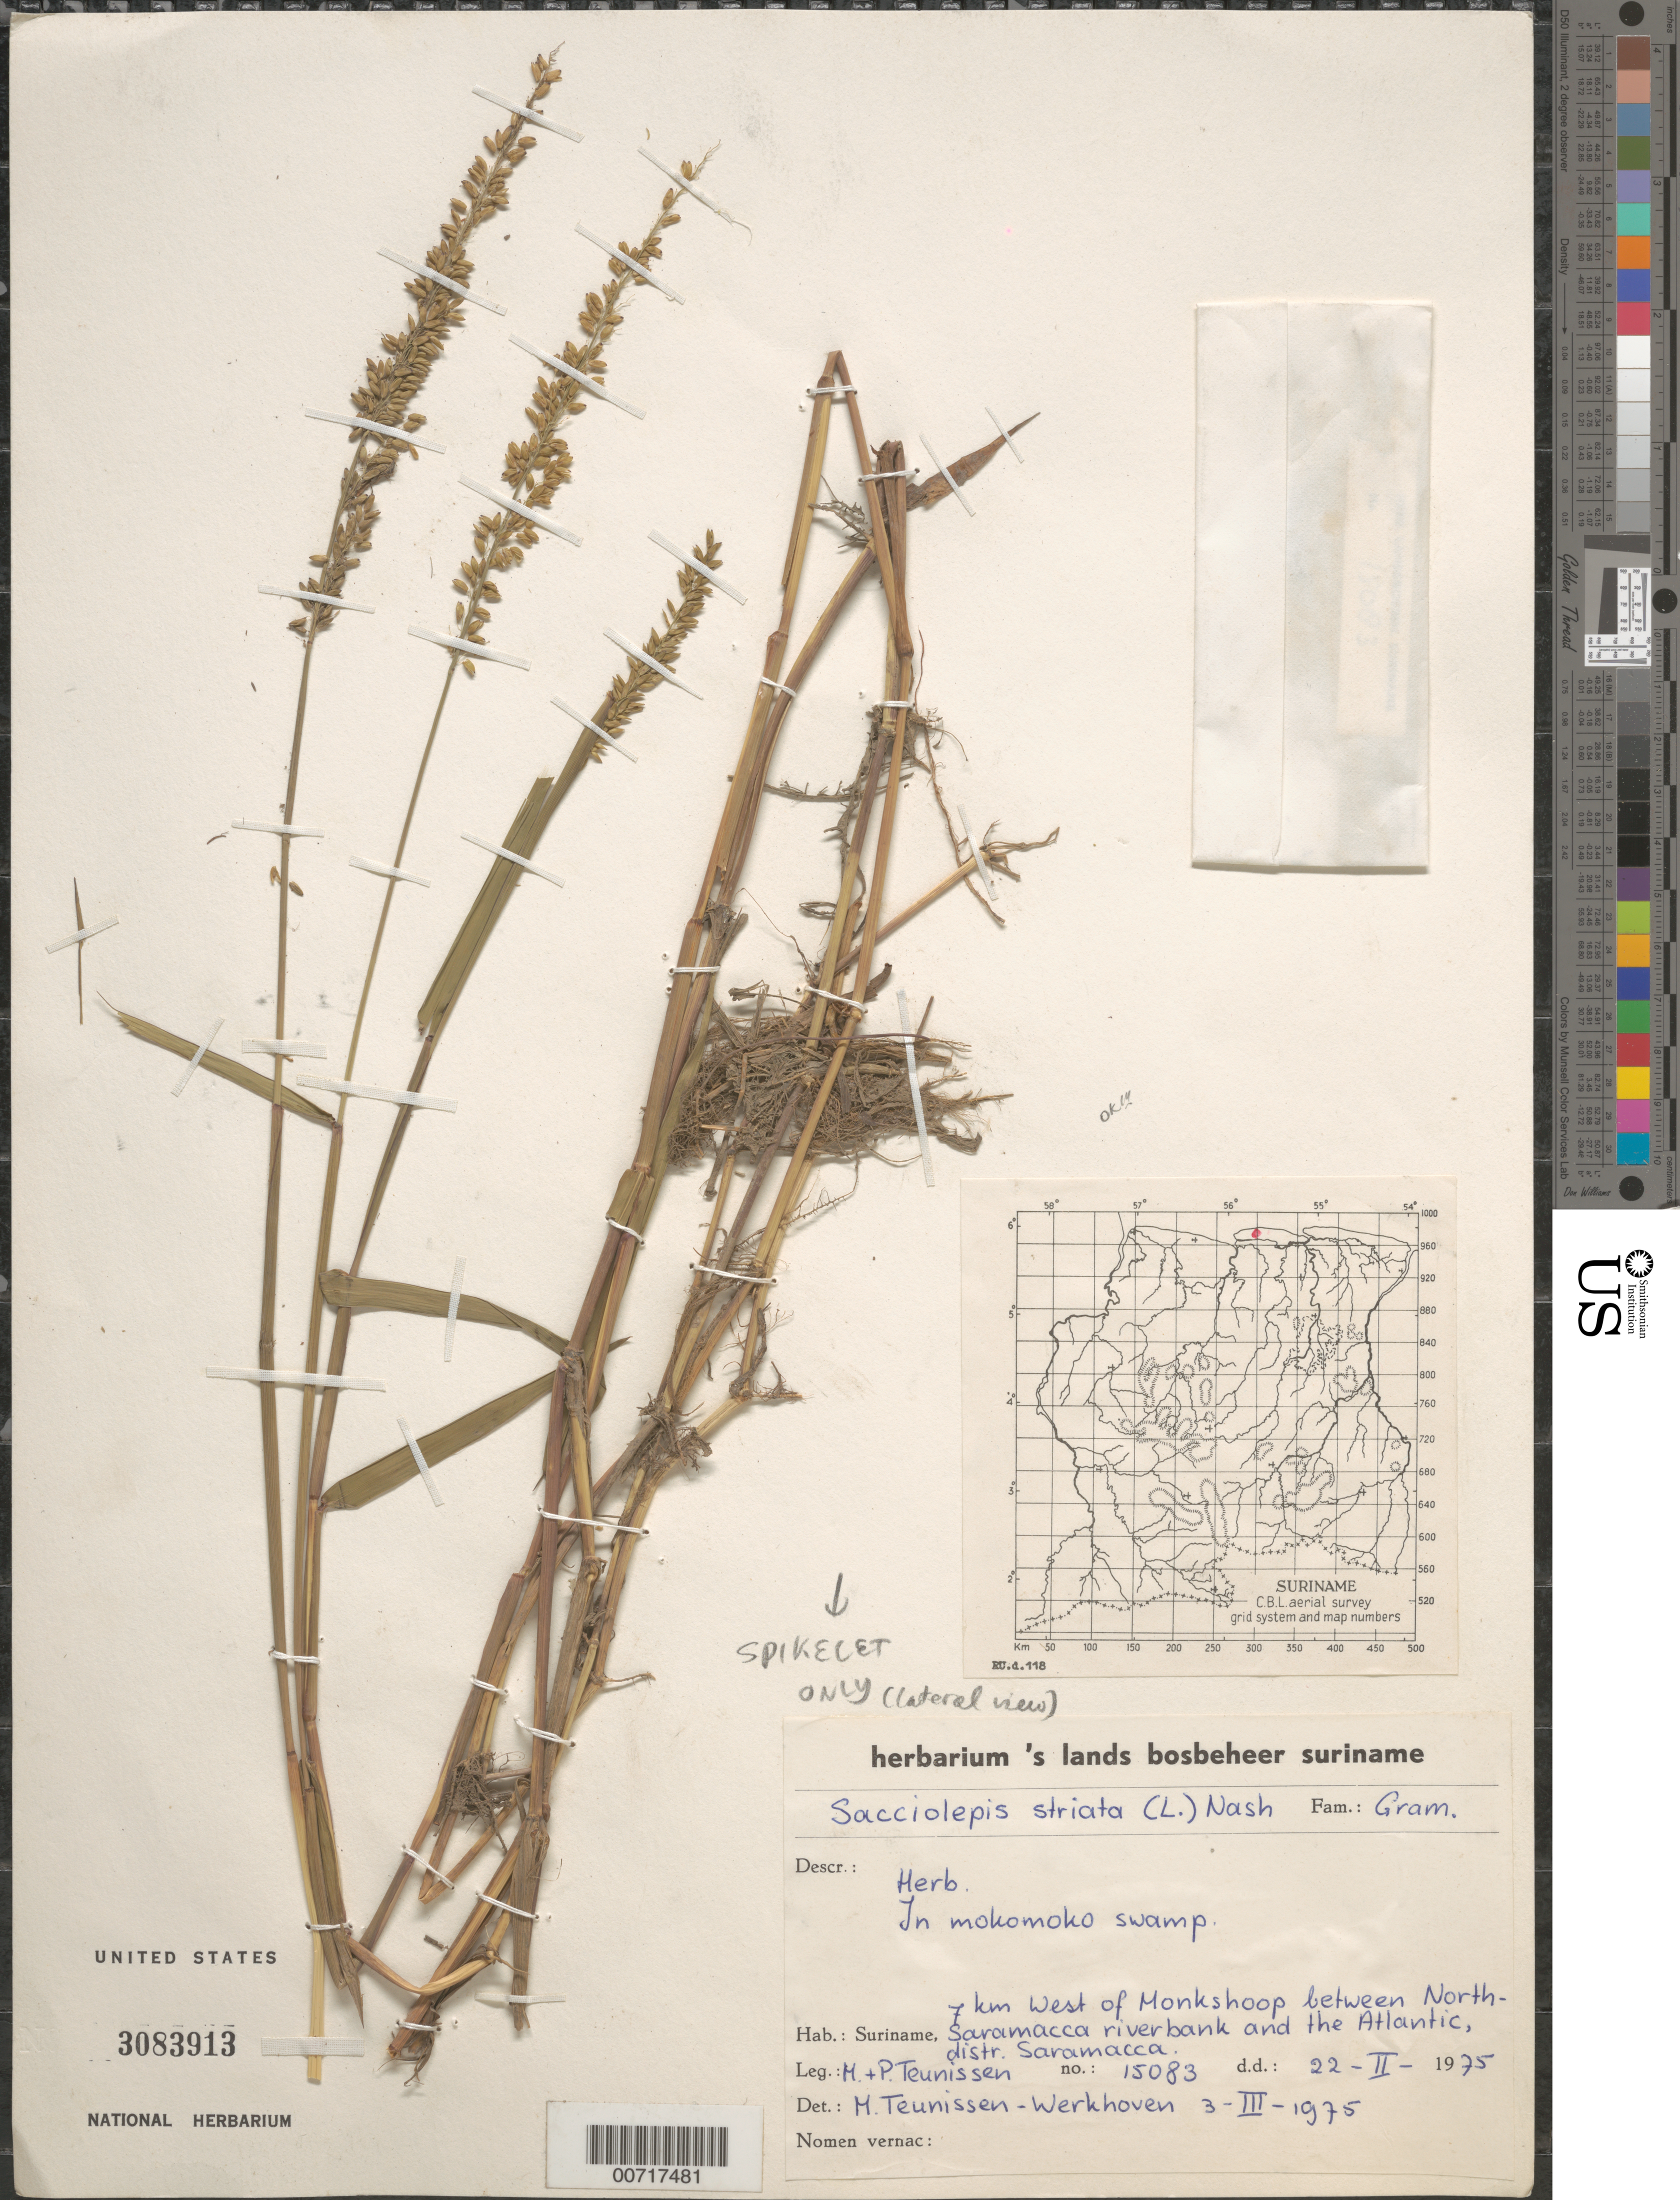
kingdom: Plantae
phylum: Tracheophyta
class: Liliopsida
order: Poales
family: Poaceae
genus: Sacciolepis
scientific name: Sacciolepis striata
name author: (L.) Nash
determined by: Teunissen-werkhoven, M.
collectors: P. Teunissen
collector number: LBB 15083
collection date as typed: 22-Feb-75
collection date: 1975-02-22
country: Suriname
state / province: Saramacca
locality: Monkshoop, 7 km W of; between N Saramacca riverbank and Atlantic Ocean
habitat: In mokomoko swamp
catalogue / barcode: US 3083913